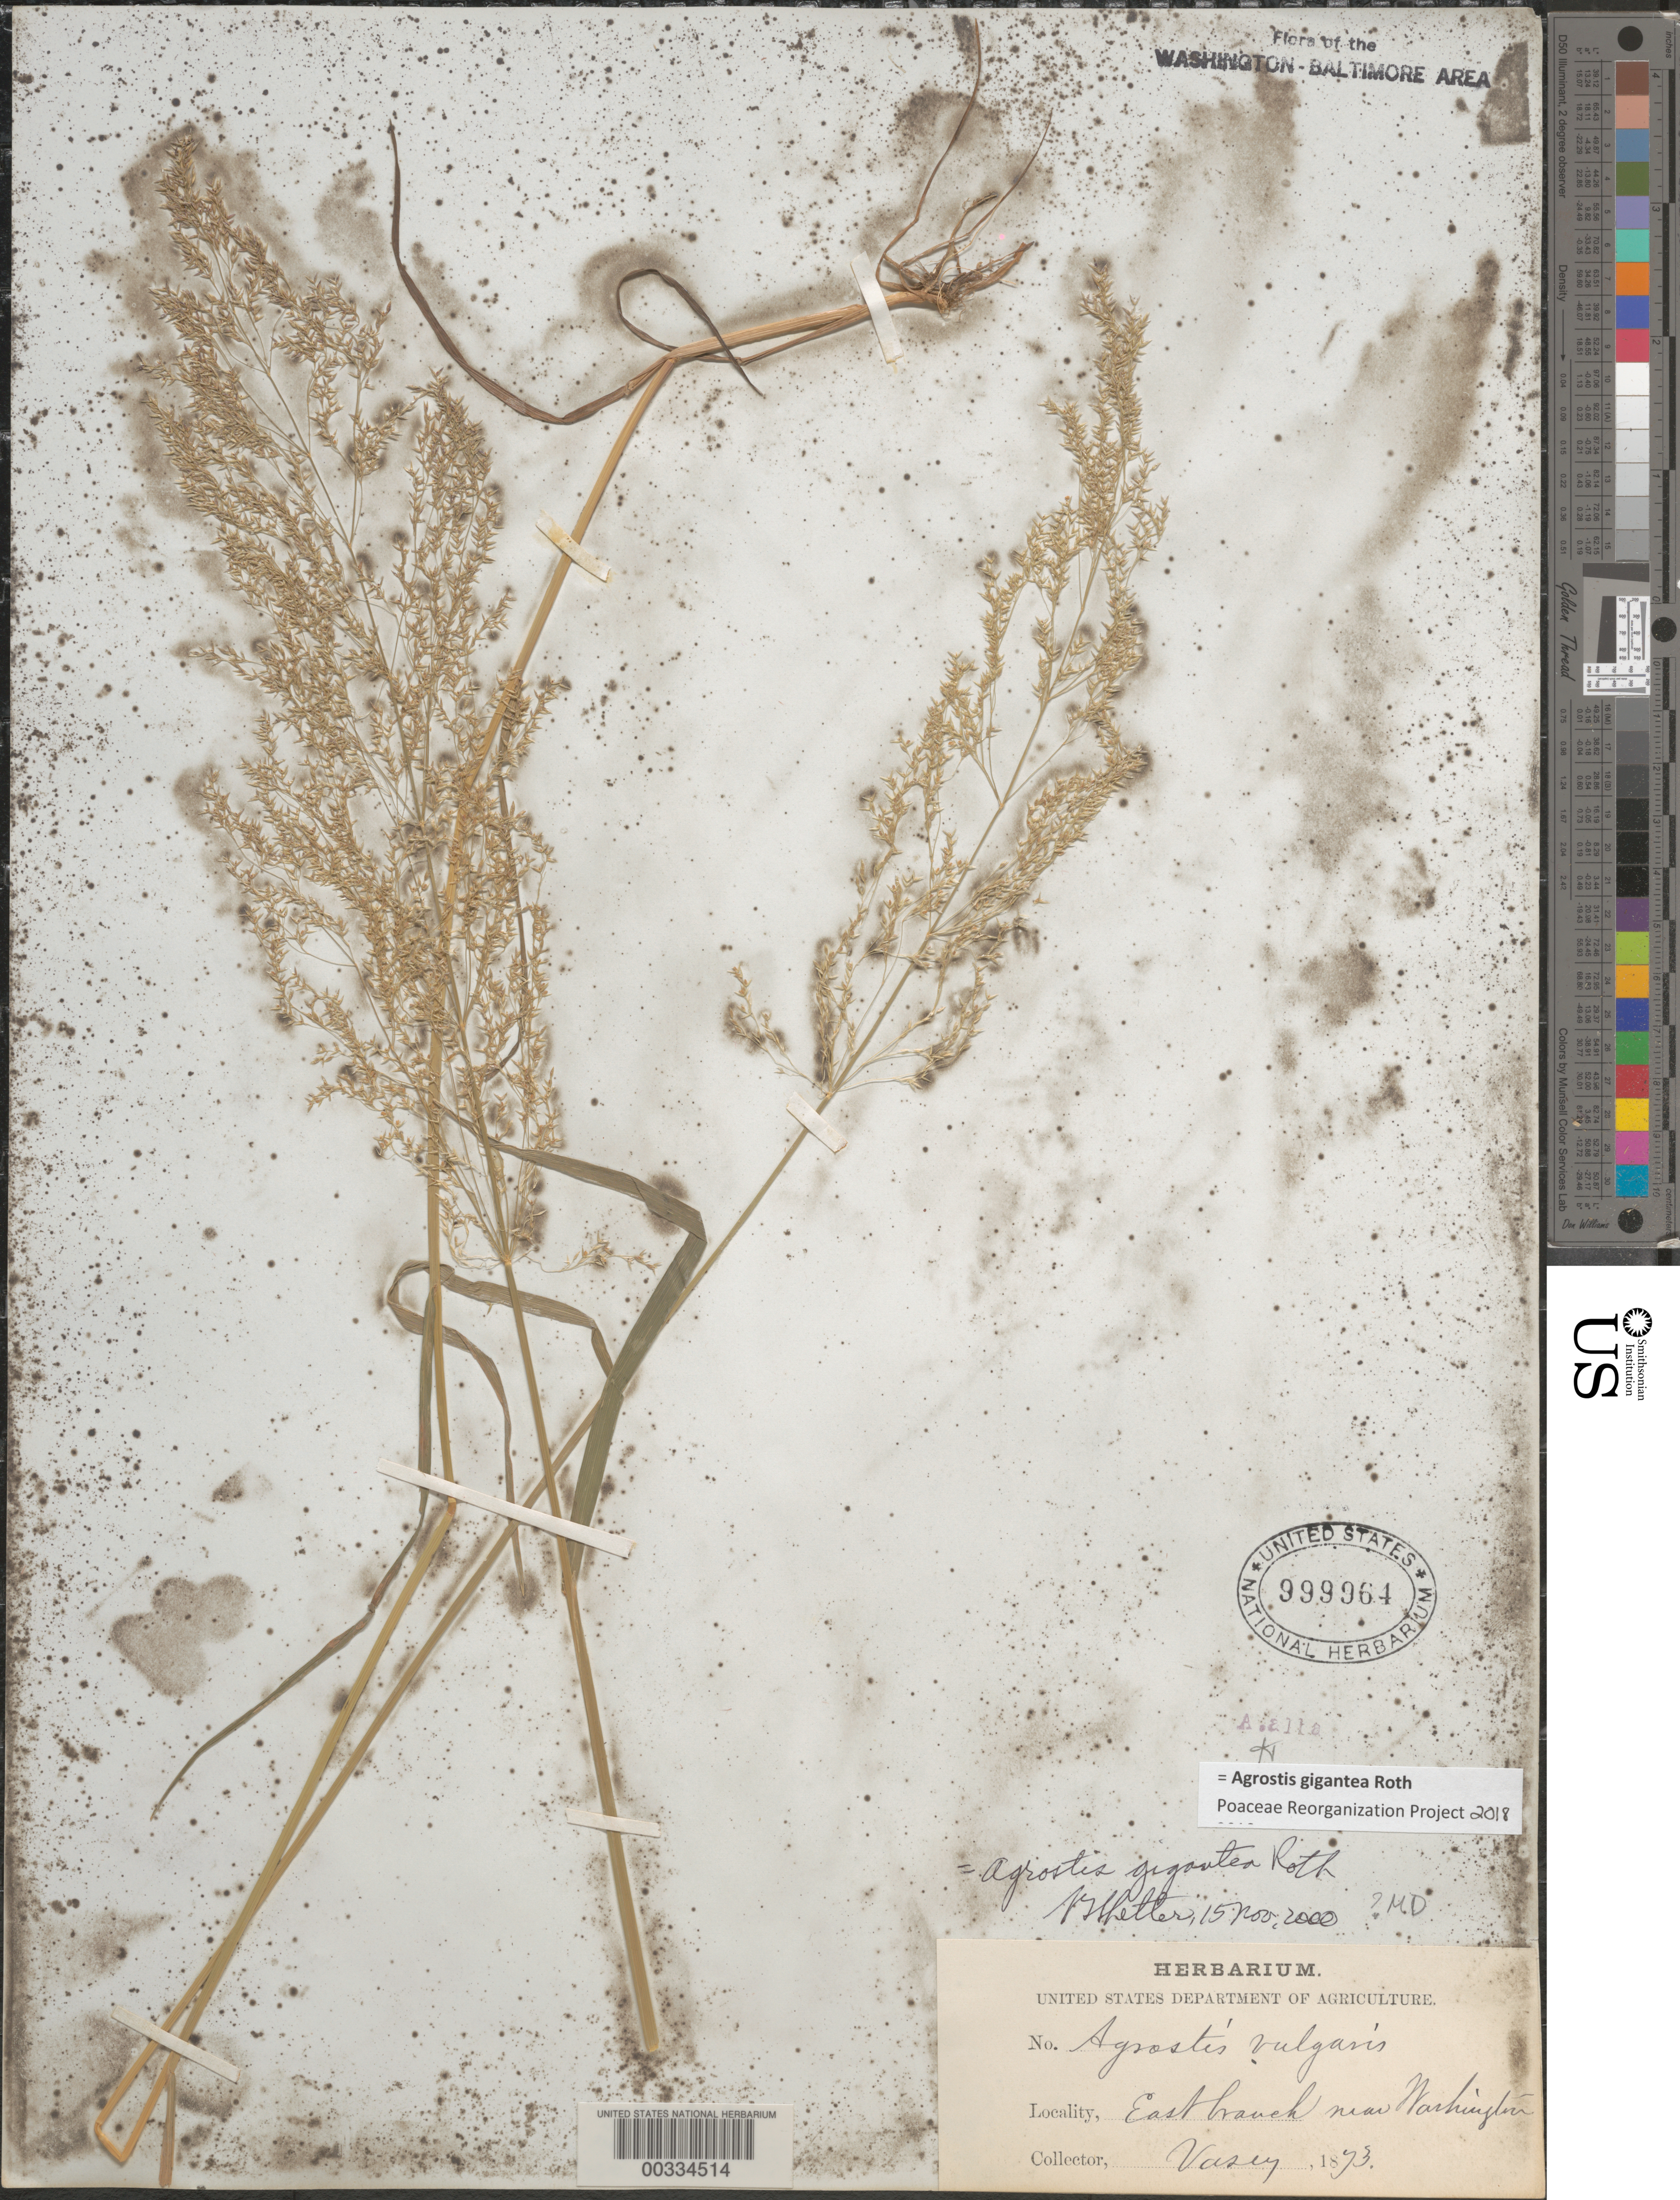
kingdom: Plantae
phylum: Tracheophyta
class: Liliopsida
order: Poales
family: Poaceae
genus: Agrostis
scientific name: Agrostis gigantea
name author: Roth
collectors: G. Vasey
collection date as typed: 1873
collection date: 1873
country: United States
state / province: District of Columbia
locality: Eastern Branch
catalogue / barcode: US 999964